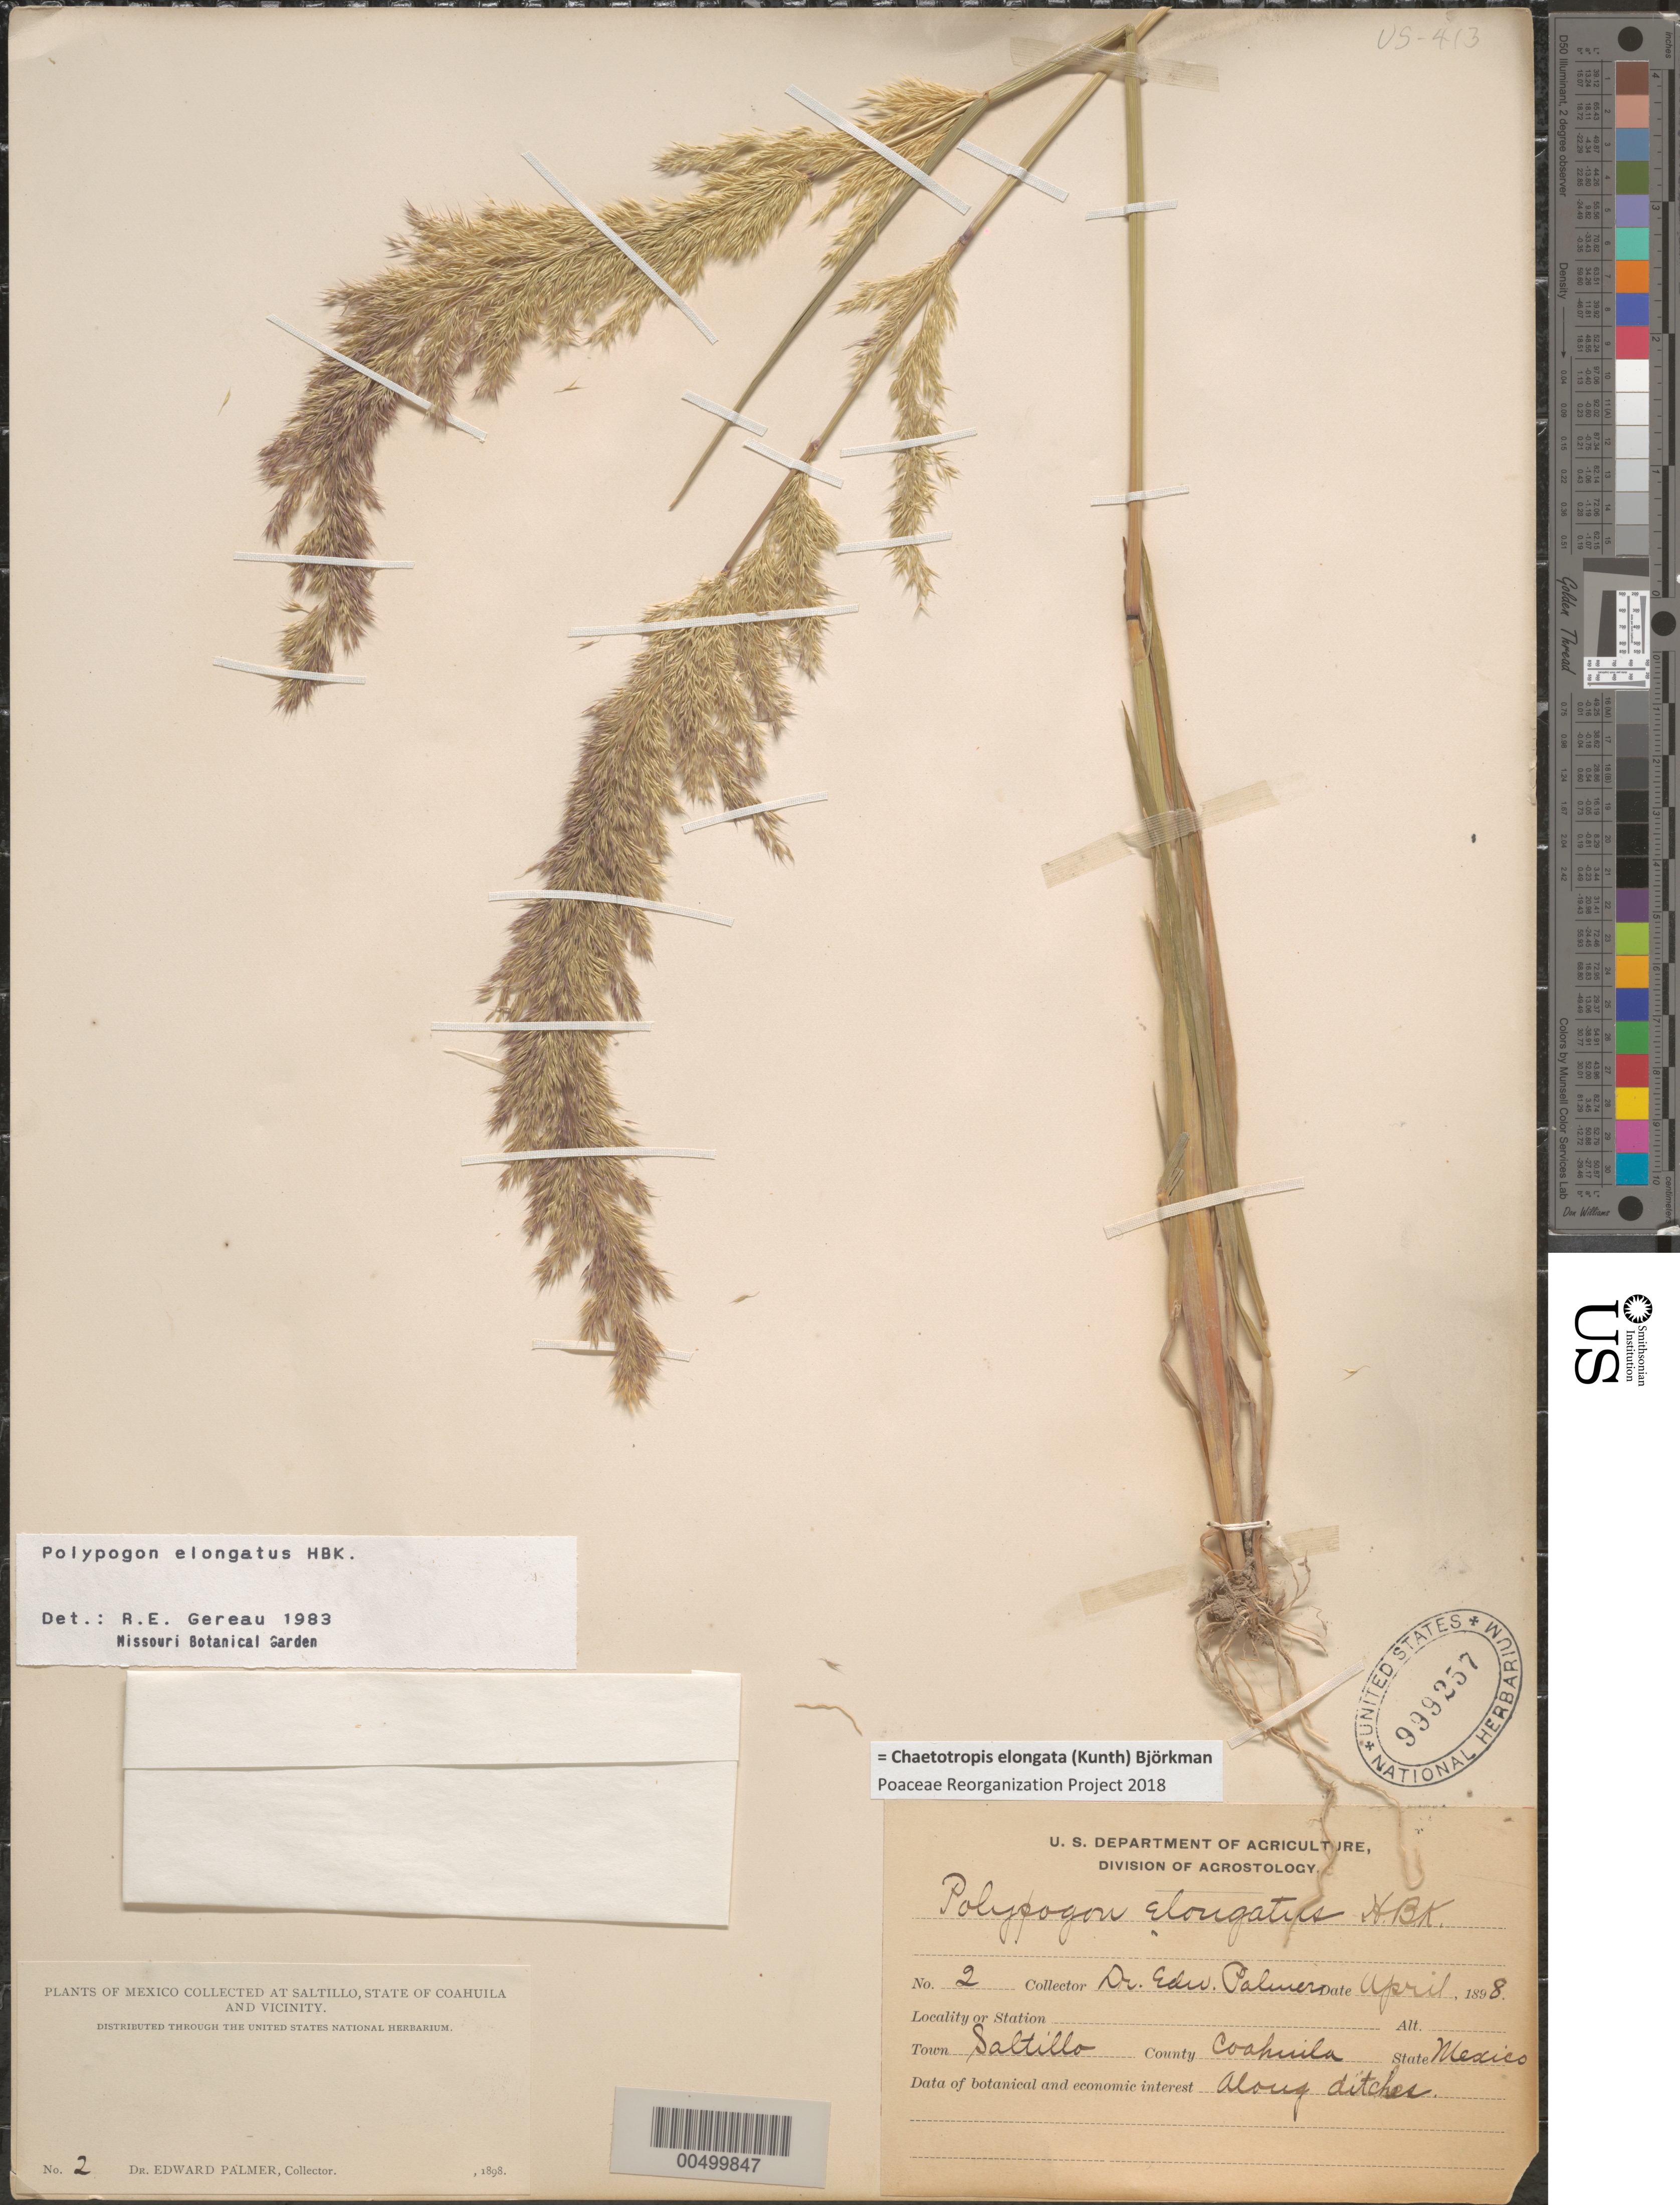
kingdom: Plantae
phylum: Tracheophyta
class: Liliopsida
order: Poales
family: Poaceae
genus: Chaetotropis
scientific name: Chaetotropis elongata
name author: (Kunth) Björkman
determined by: Poaceae Reorganization Project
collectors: E. Palmer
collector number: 2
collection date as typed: Apr 1898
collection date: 1898-04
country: Mexico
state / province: Coahuila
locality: Saltillo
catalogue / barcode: US 999257